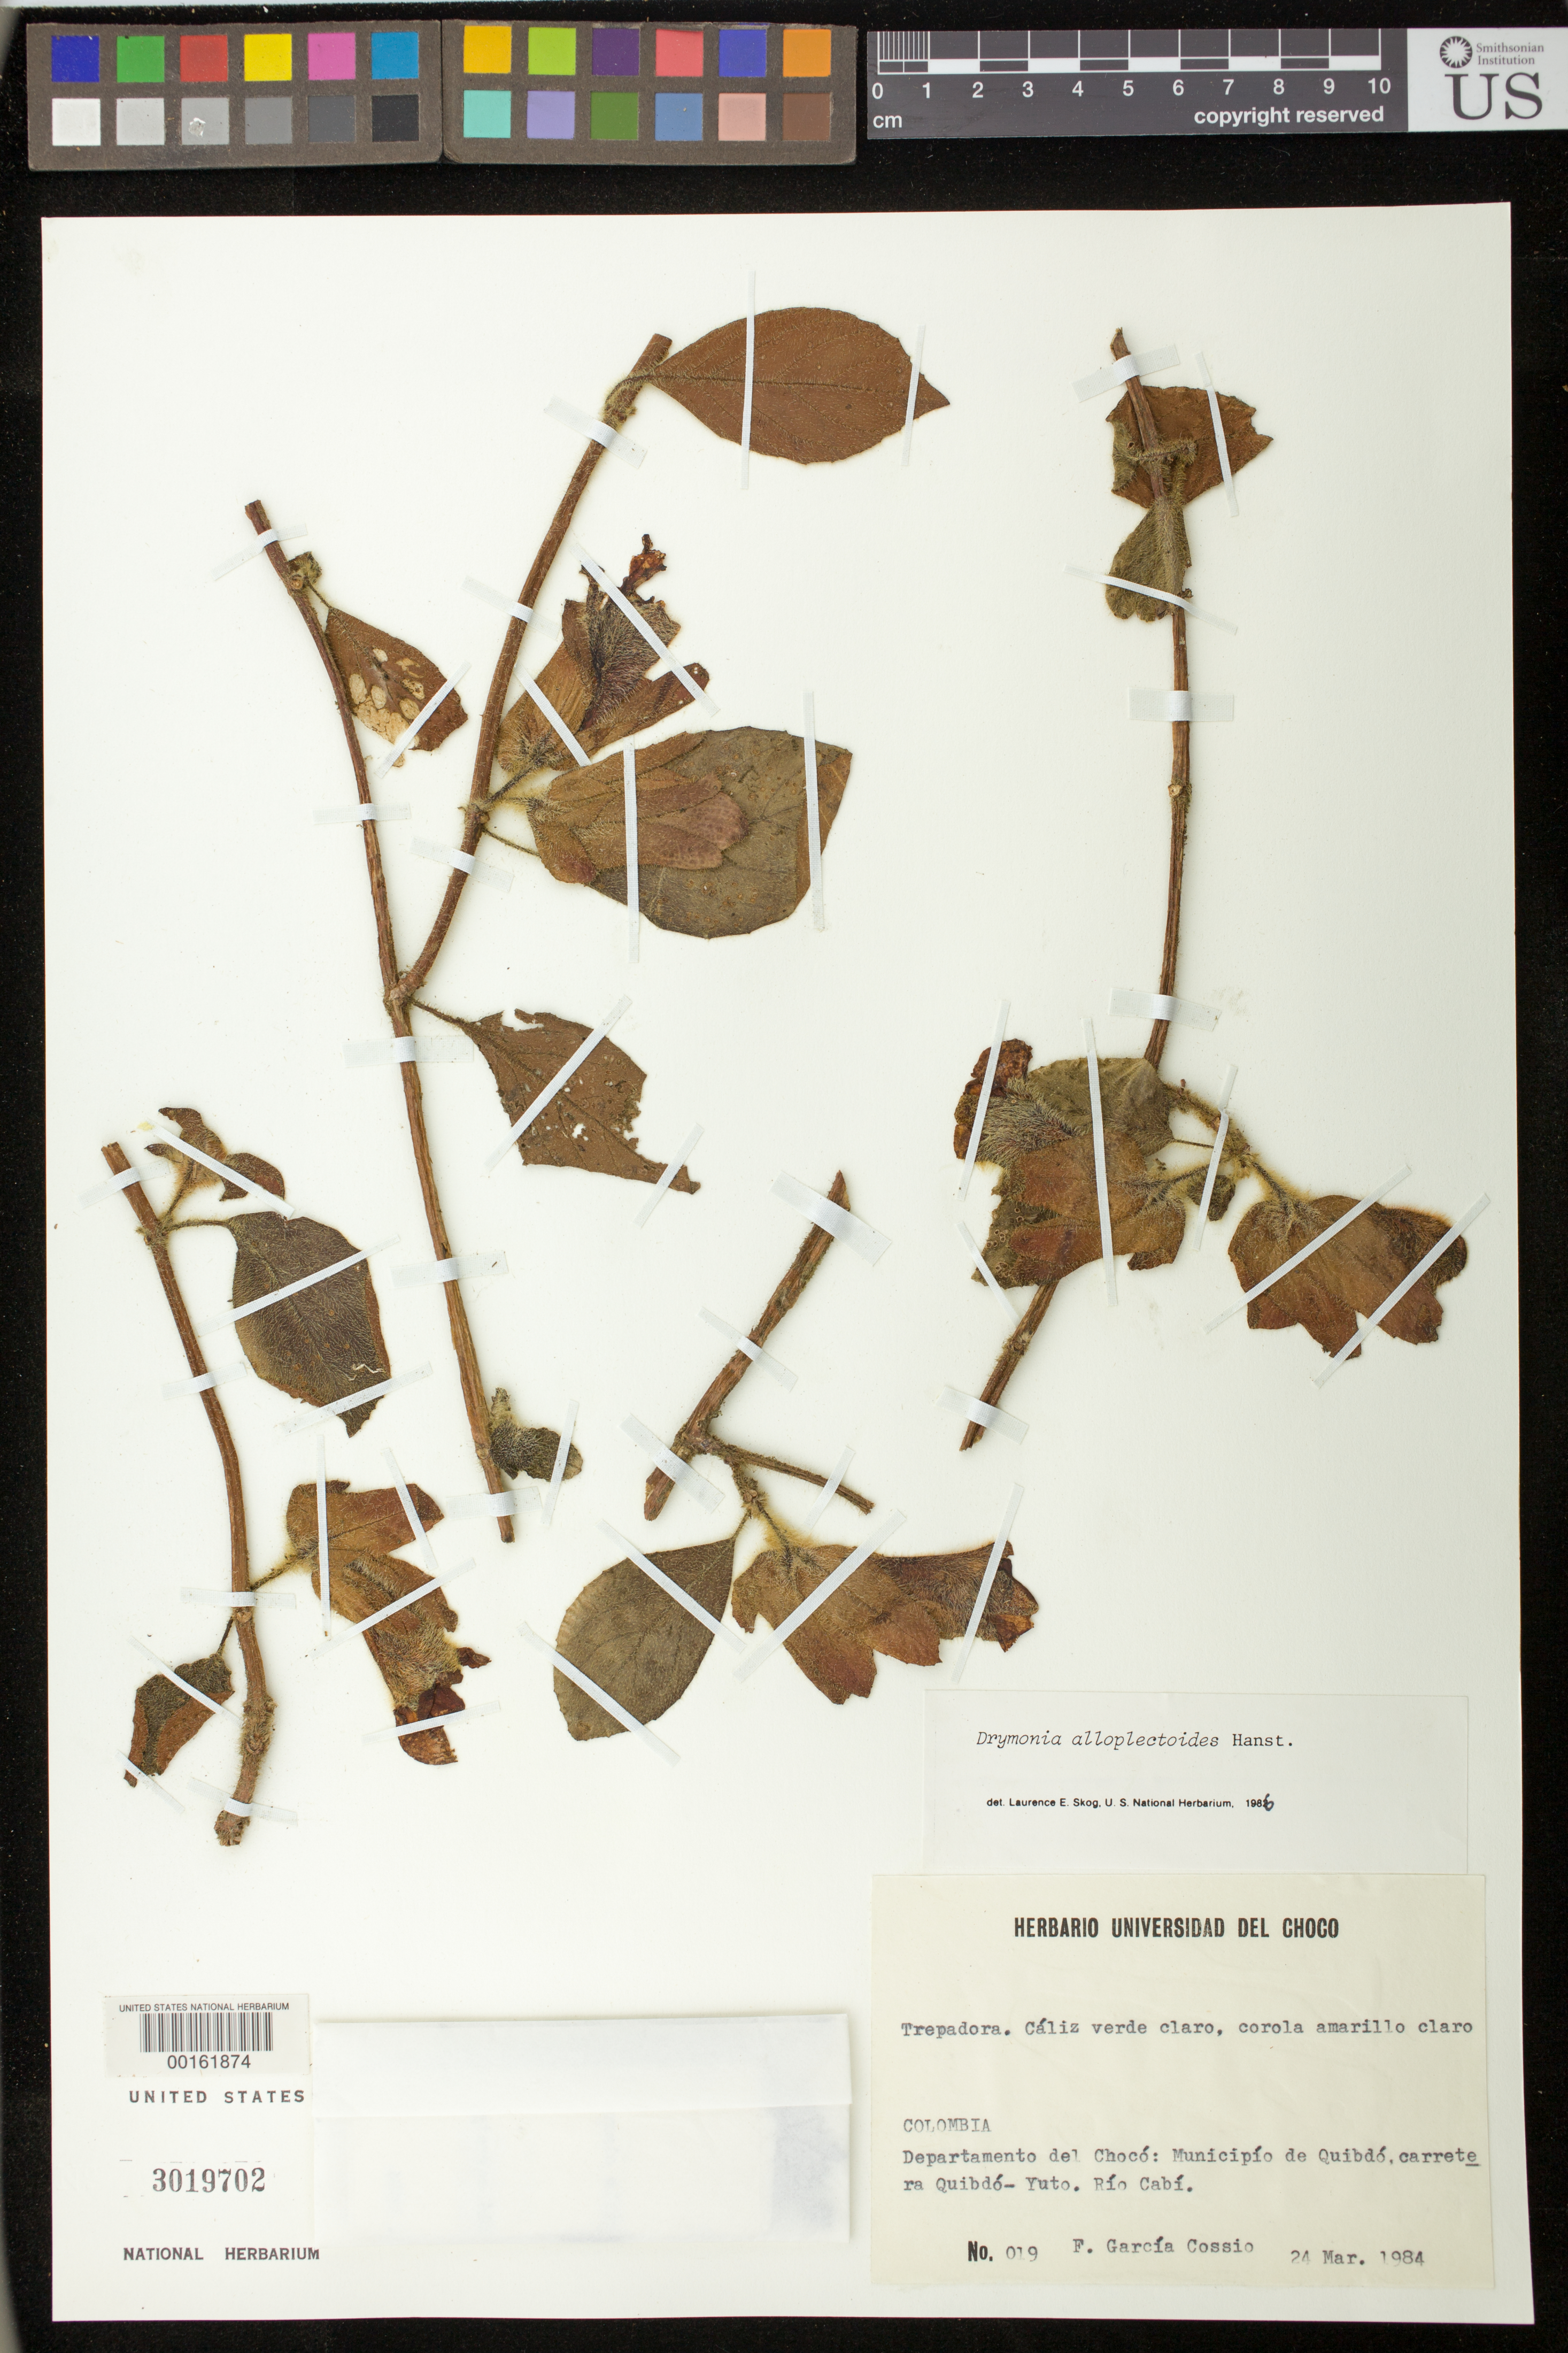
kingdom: Plantae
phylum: Tracheophyta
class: Magnoliopsida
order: Lamiales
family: Gesneriaceae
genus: Drymonia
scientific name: Drymonia alloplectoides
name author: Hanst.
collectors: F. García C.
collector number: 19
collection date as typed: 24 Mar 1984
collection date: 1984-03-24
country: Colombia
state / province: Chocó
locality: Mpio. de Quibdó, carretera Quibdó-Yuto, Río Cabí.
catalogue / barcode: US 3019702